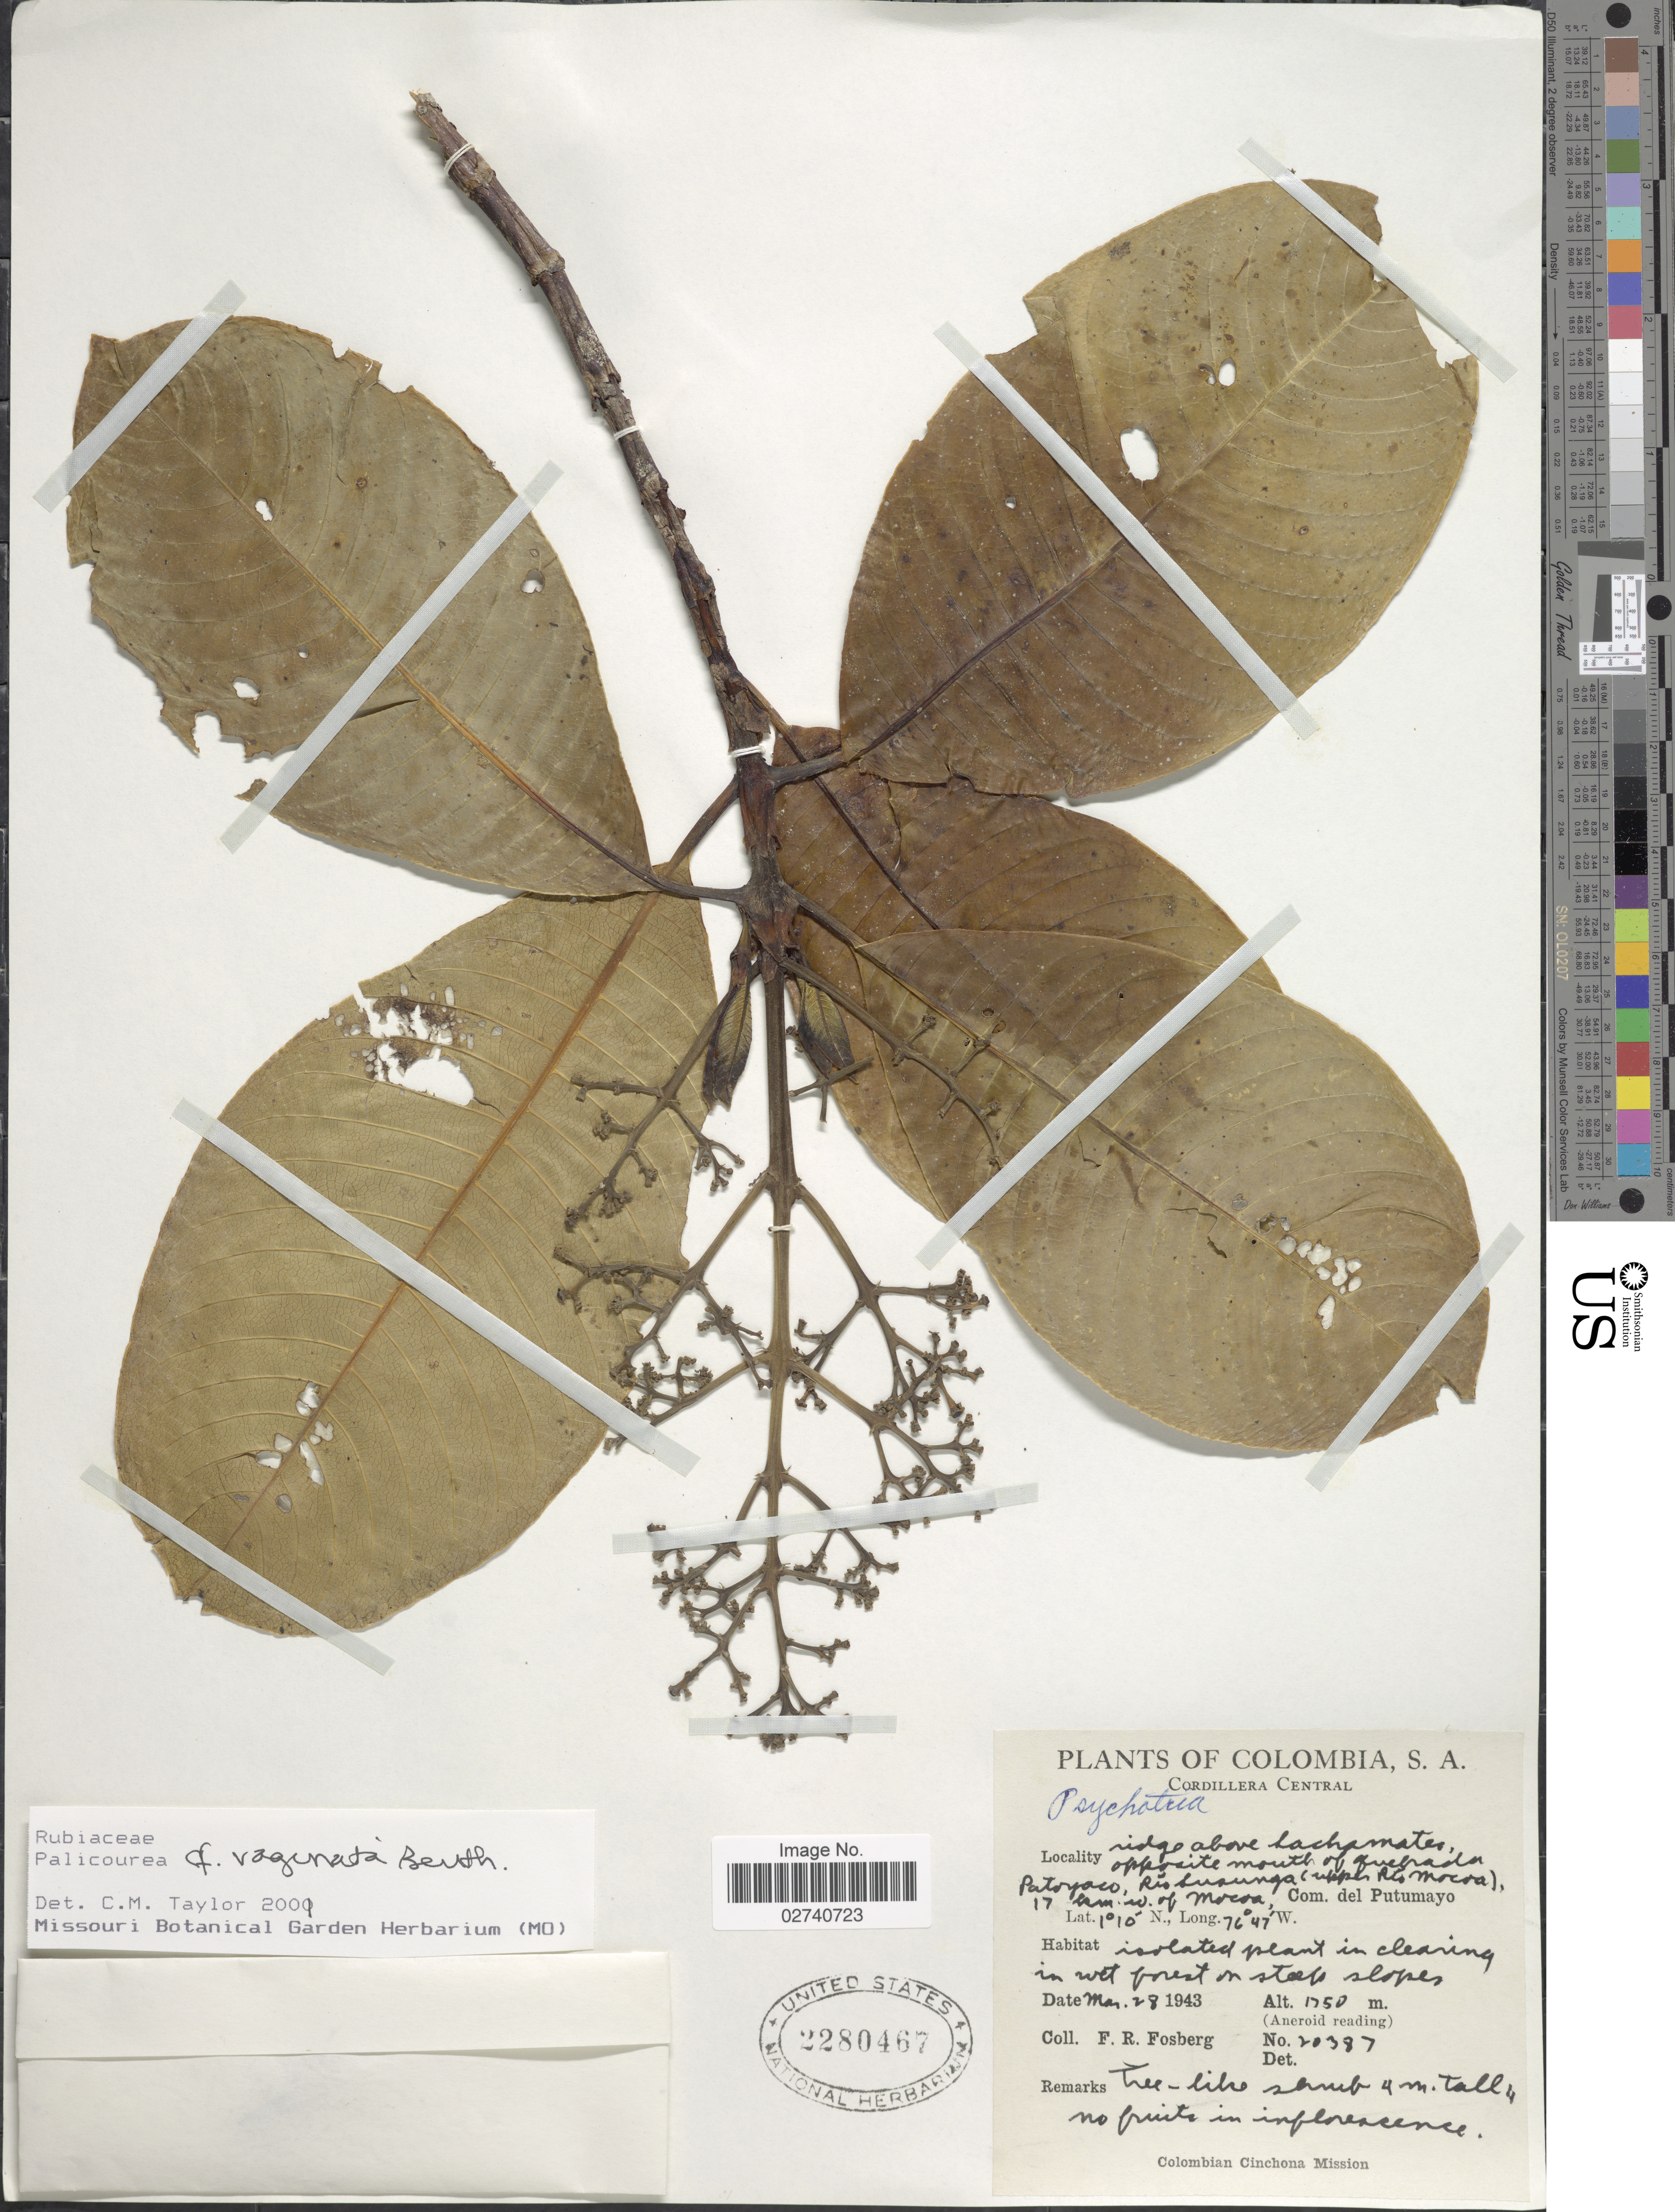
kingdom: Plantae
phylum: Tracheophyta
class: Magnoliopsida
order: Gentianales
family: Rubiaceae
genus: Palicourea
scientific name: Palicourea vaginata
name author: Benth.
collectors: F. R. Fosberg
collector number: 20387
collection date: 1943-03-28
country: Colombia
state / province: Putumayo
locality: Ridge above Sachamates, opposite mouth of Quebrada Patoyaco, Río Susunga (upper Río Mocoa), 17 km. w. of Mocoa, Com. del Putumayo, Cordillera Central.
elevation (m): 1750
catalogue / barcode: US 2280467